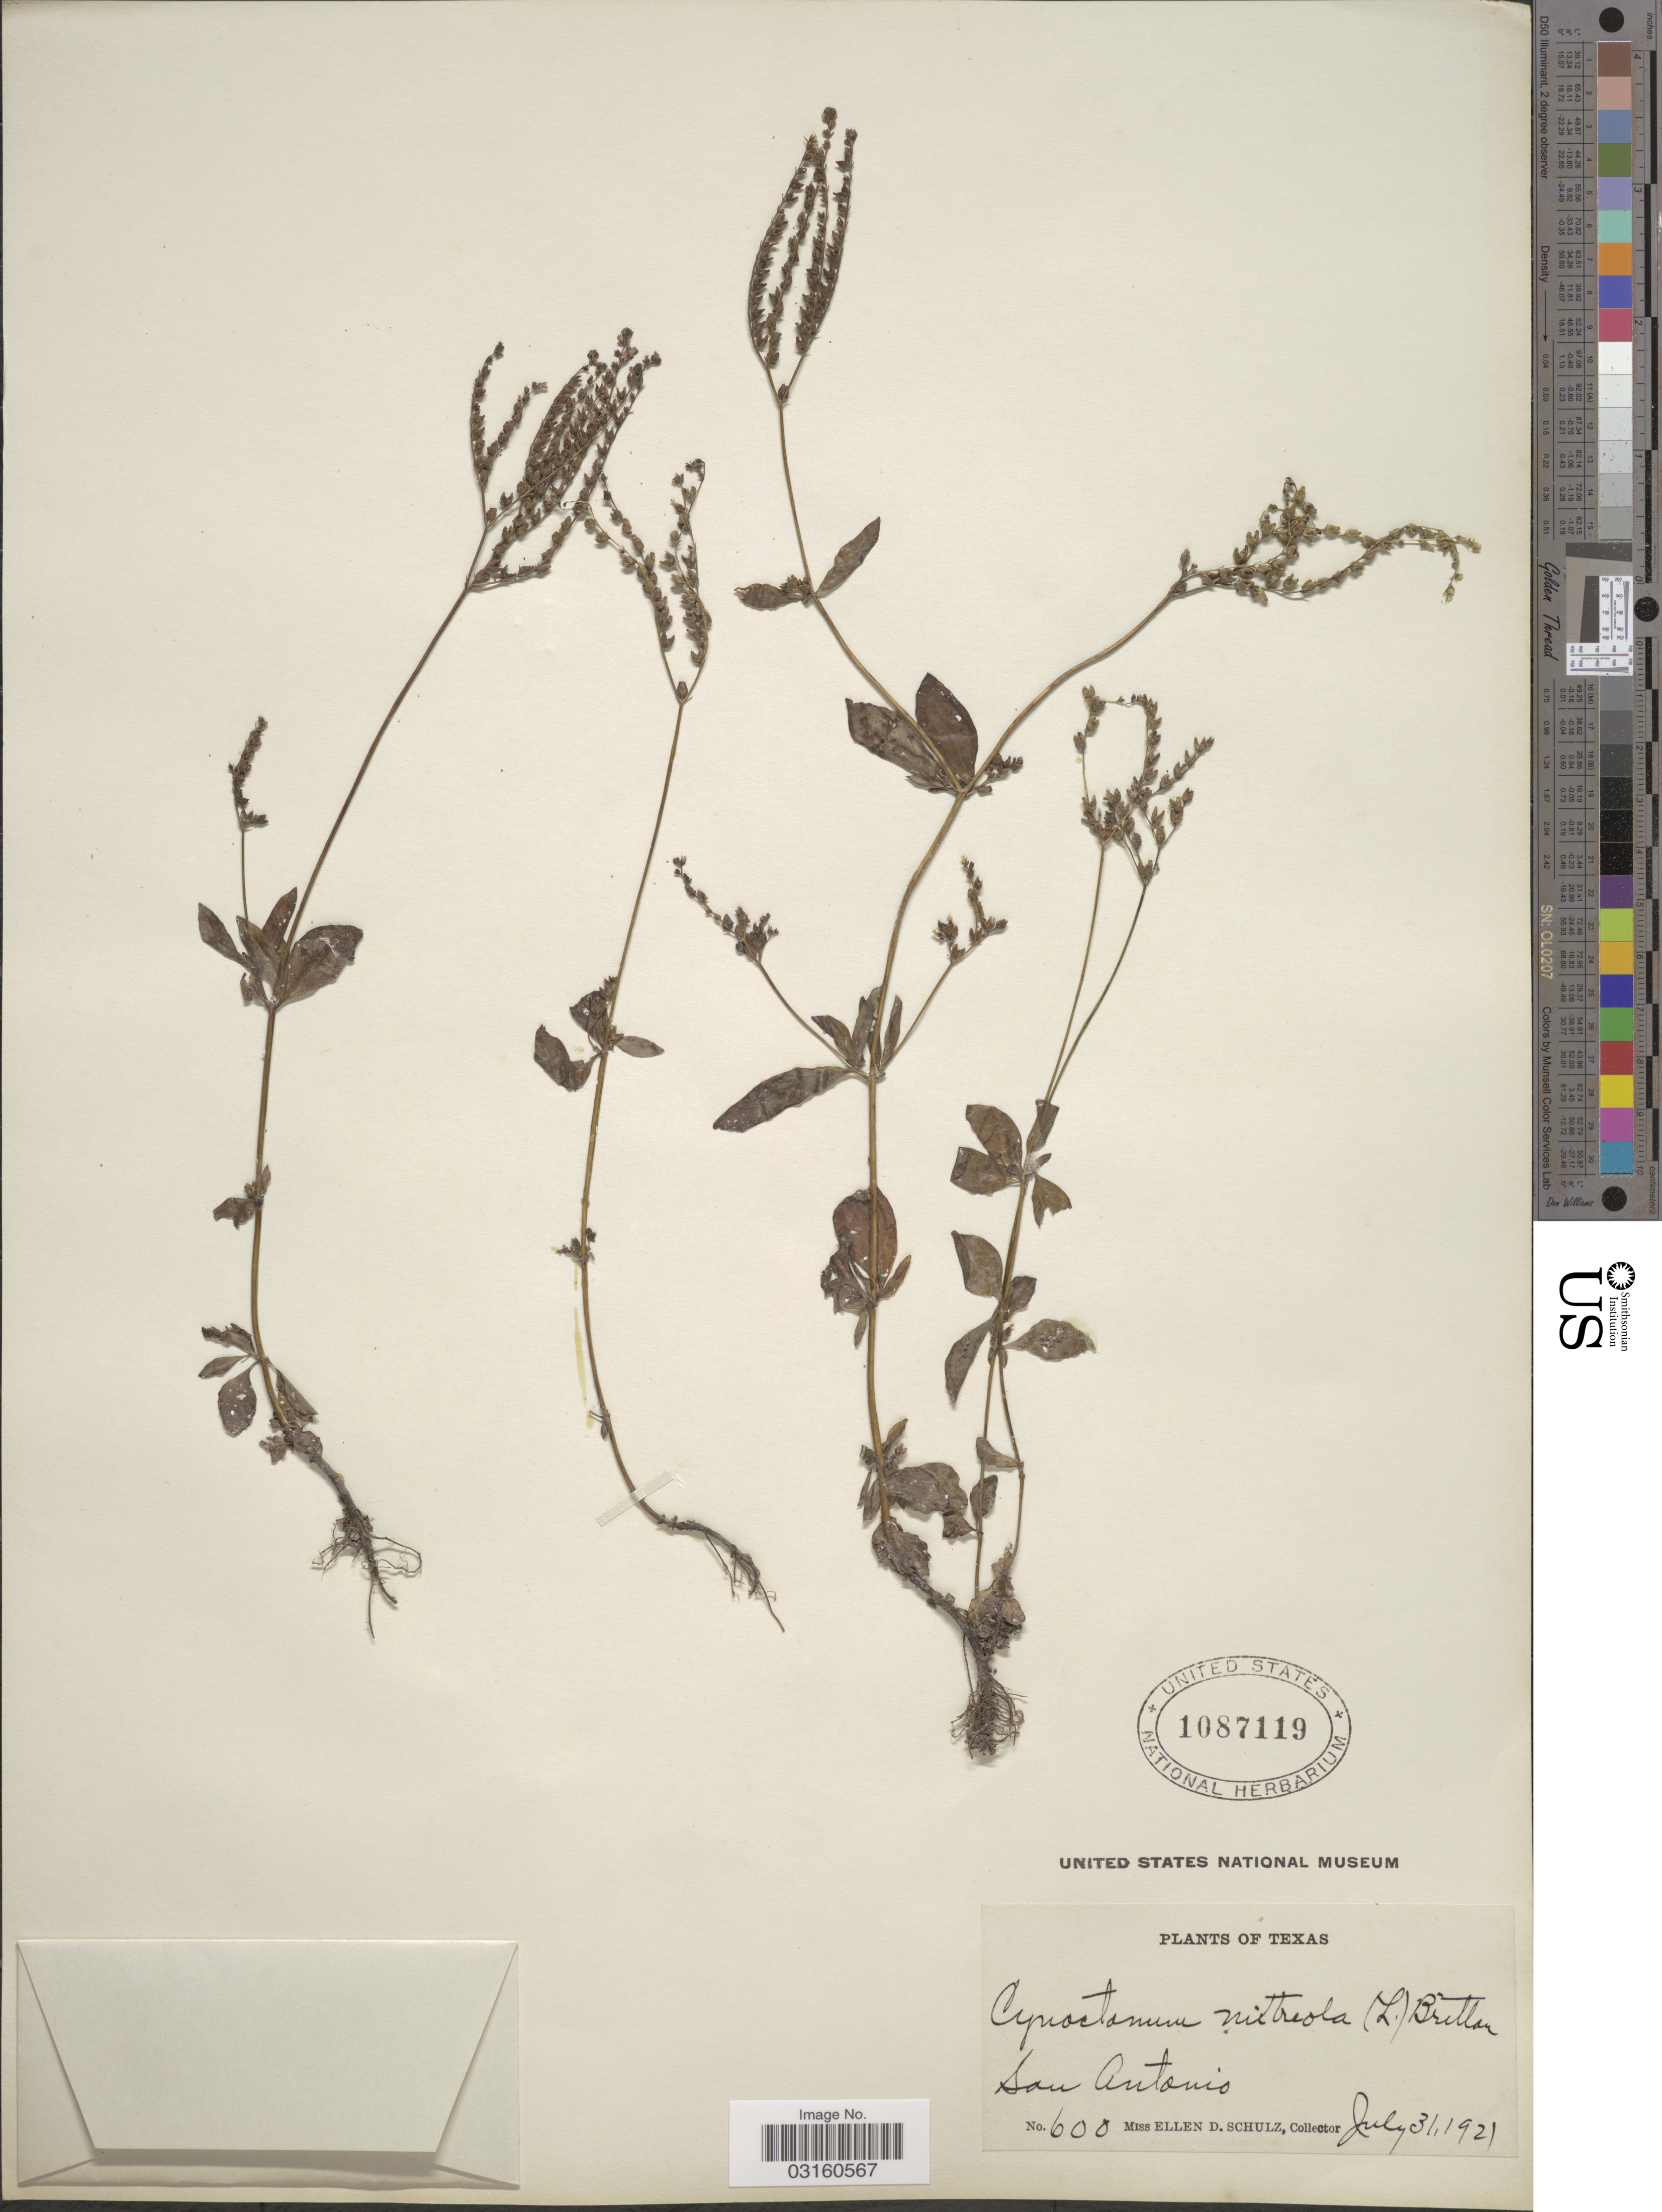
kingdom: Plantae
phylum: Tracheophyta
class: Magnoliopsida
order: Gentianales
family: Loganiaceae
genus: Mitreola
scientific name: Mitreola petiolata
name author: (J.F. Gmel.) Torr. & A. Gray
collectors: E. D. Schulz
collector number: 600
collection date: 1921-07-31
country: United States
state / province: Texas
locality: San Antonio.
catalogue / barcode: US 1087119